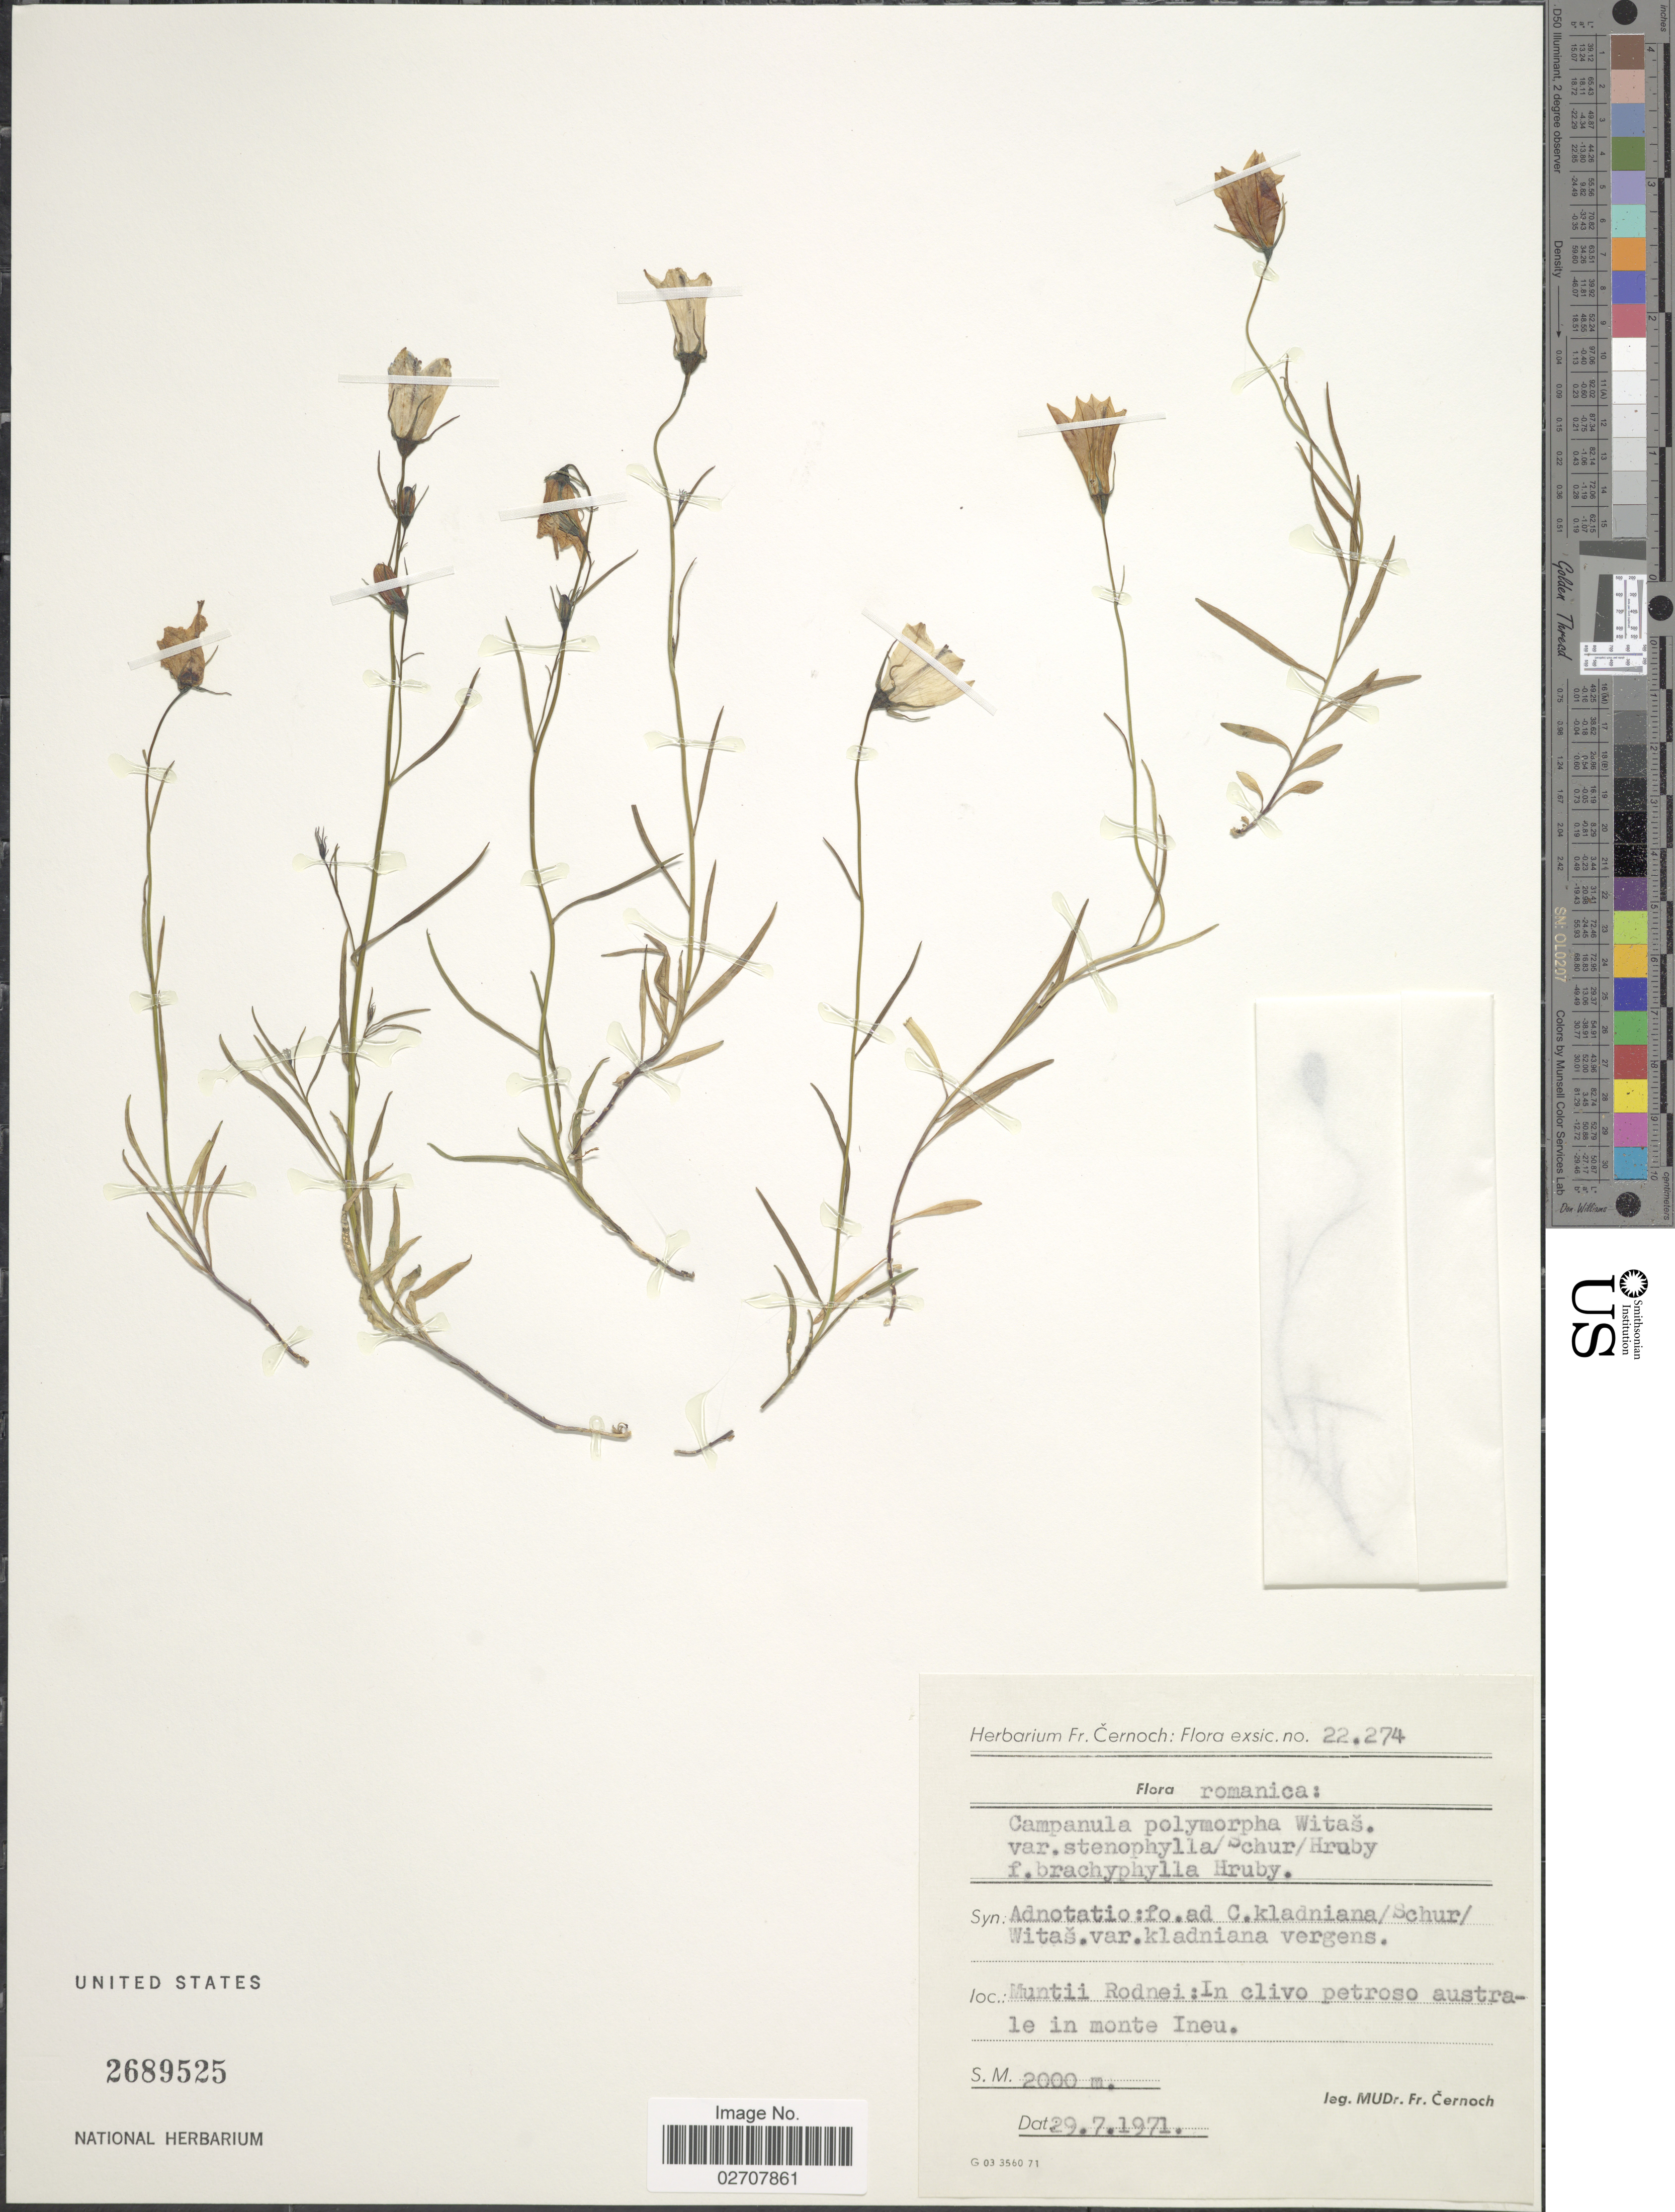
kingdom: Plantae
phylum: Tracheophyta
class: Magnoliopsida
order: Asterales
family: Campanulaceae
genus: Campanula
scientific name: Campanula polymorpha f. brachyphylla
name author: Hruby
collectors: Černoch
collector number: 22274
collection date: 1971-07-29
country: Romania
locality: Muntii Rodnei: In clivo petroso australe in monte Ineu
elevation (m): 2000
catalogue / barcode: US 2689525